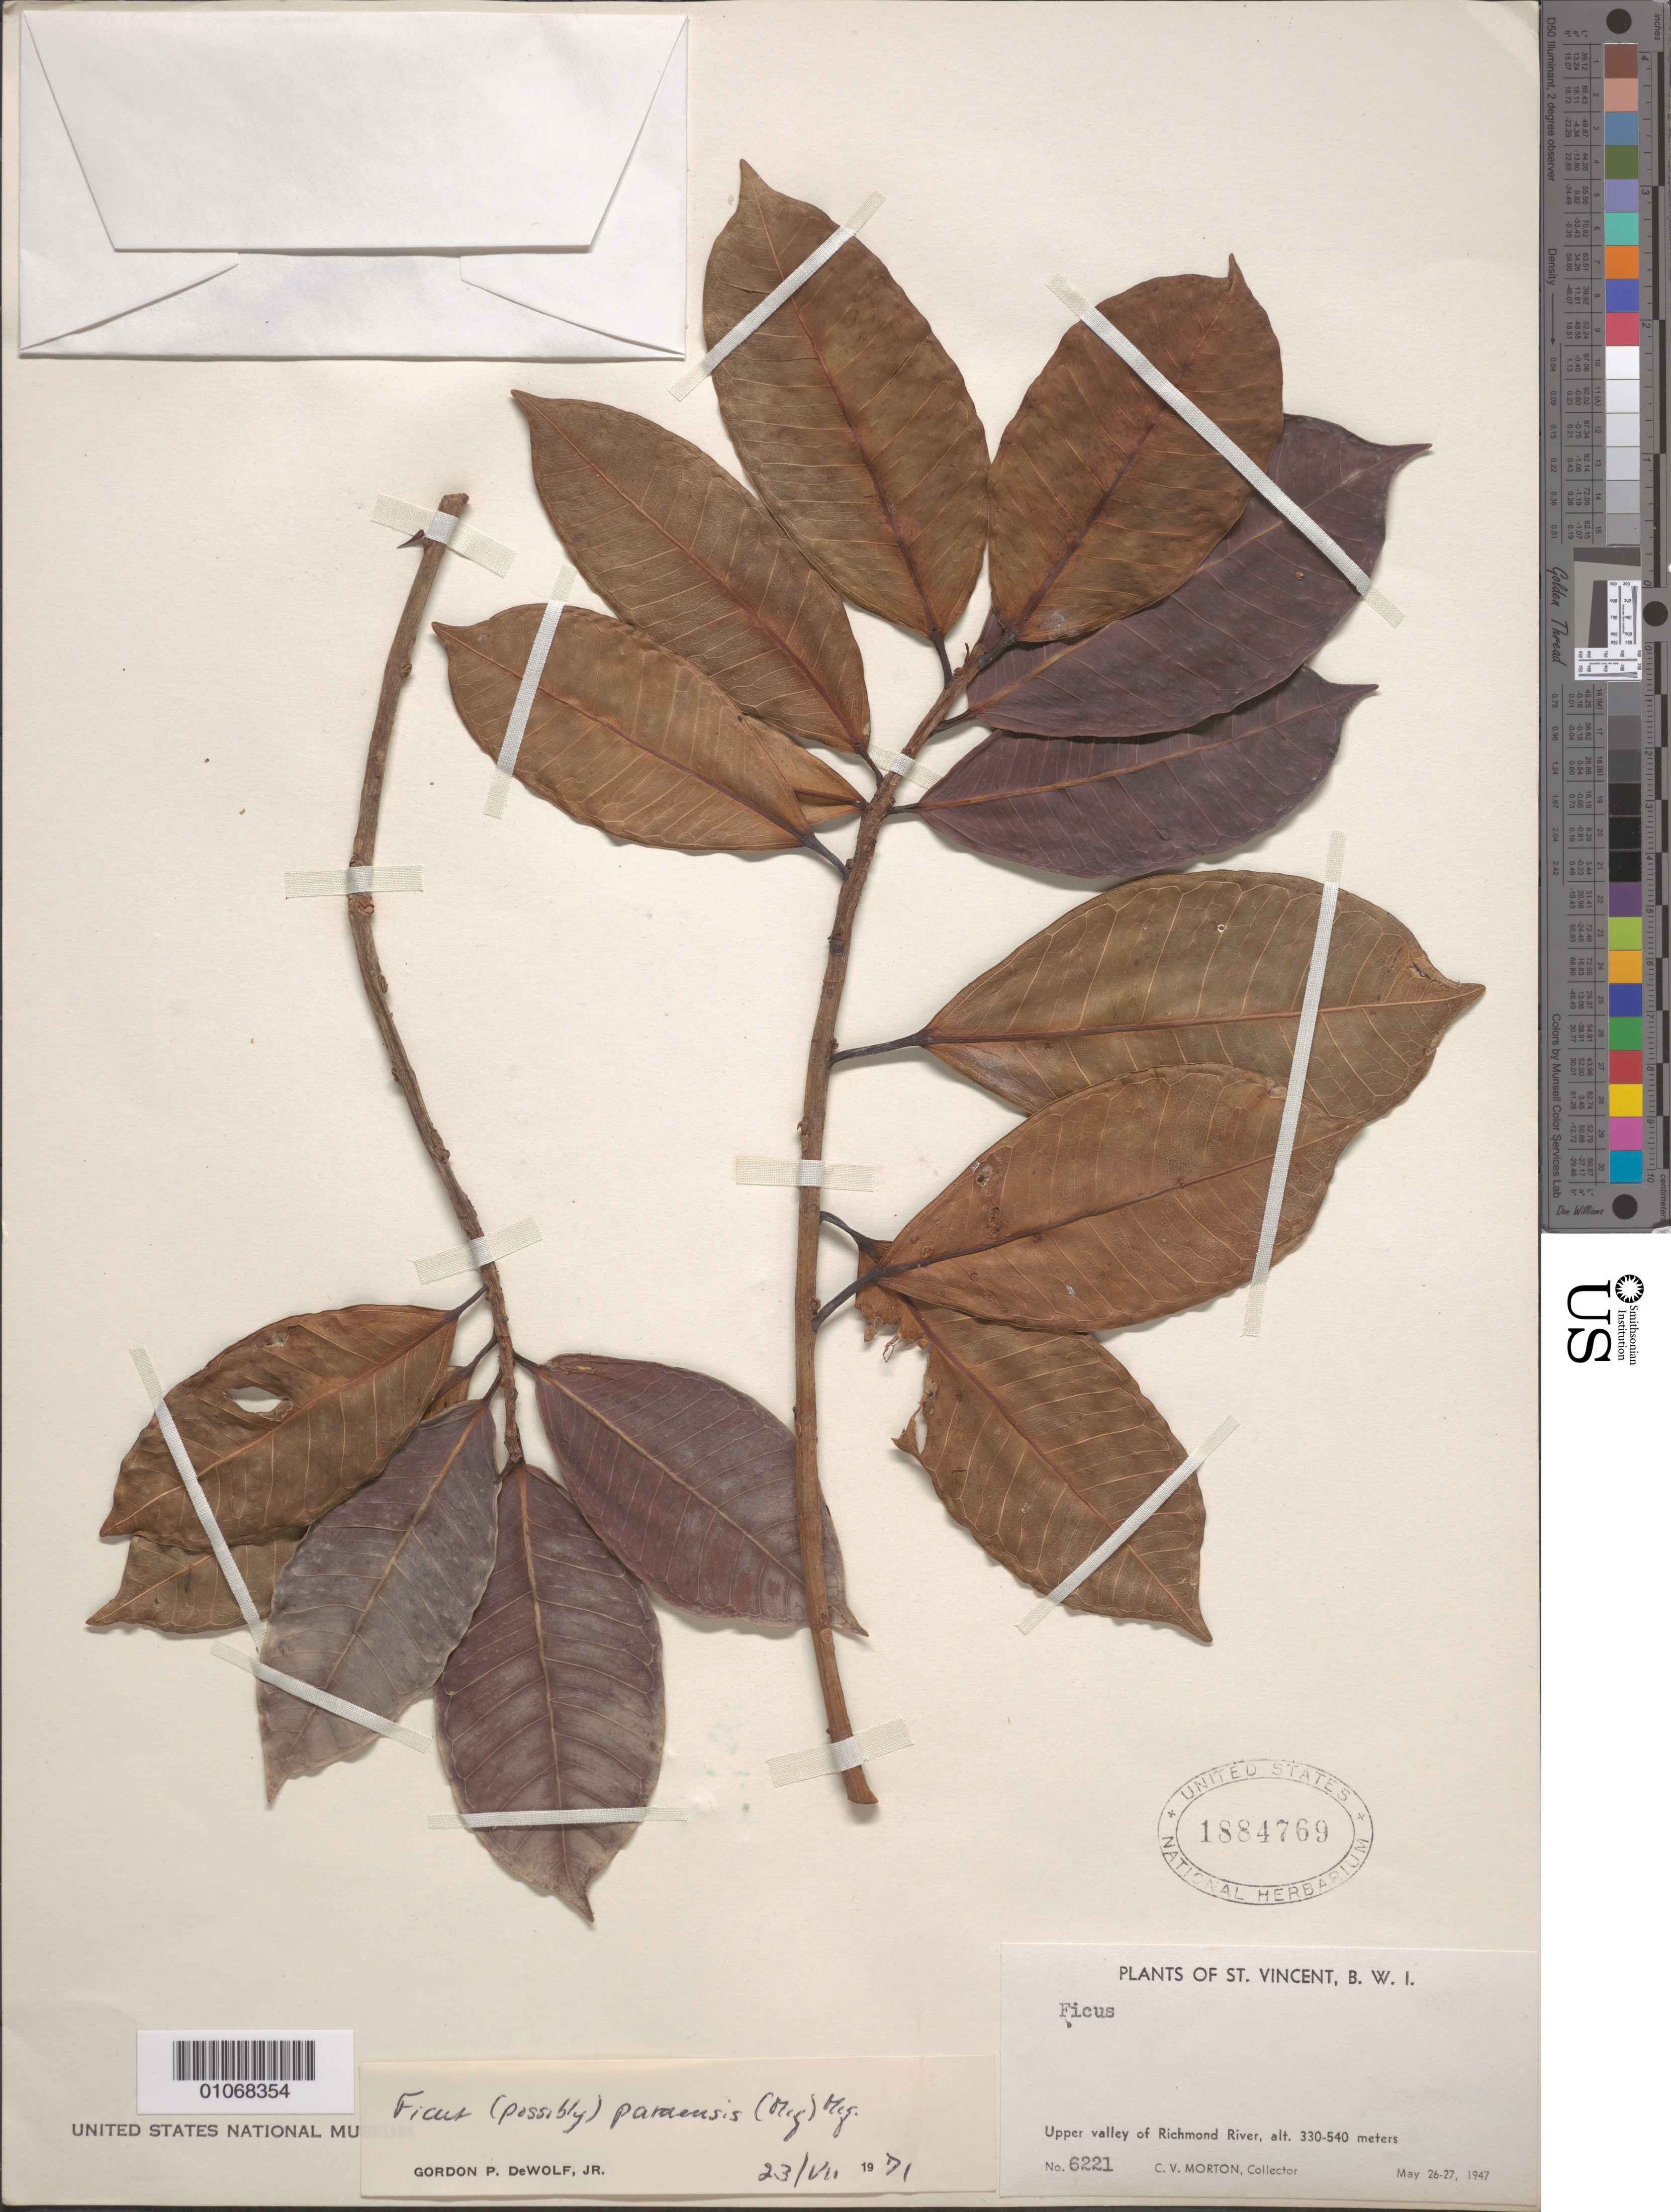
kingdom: Plantae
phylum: Tracheophyta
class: Magnoliopsida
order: Rosales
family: Moraceae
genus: Ficus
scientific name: Ficus paraensis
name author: (Miq.) Miq.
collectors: C. V. Morton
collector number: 6221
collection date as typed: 26 May 1947 to 27 May 1947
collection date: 1947-05-26/1947-05-27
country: St. Vincent - Grenadines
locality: Upper: valley of Richmond river.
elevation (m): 330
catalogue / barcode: US 1884769